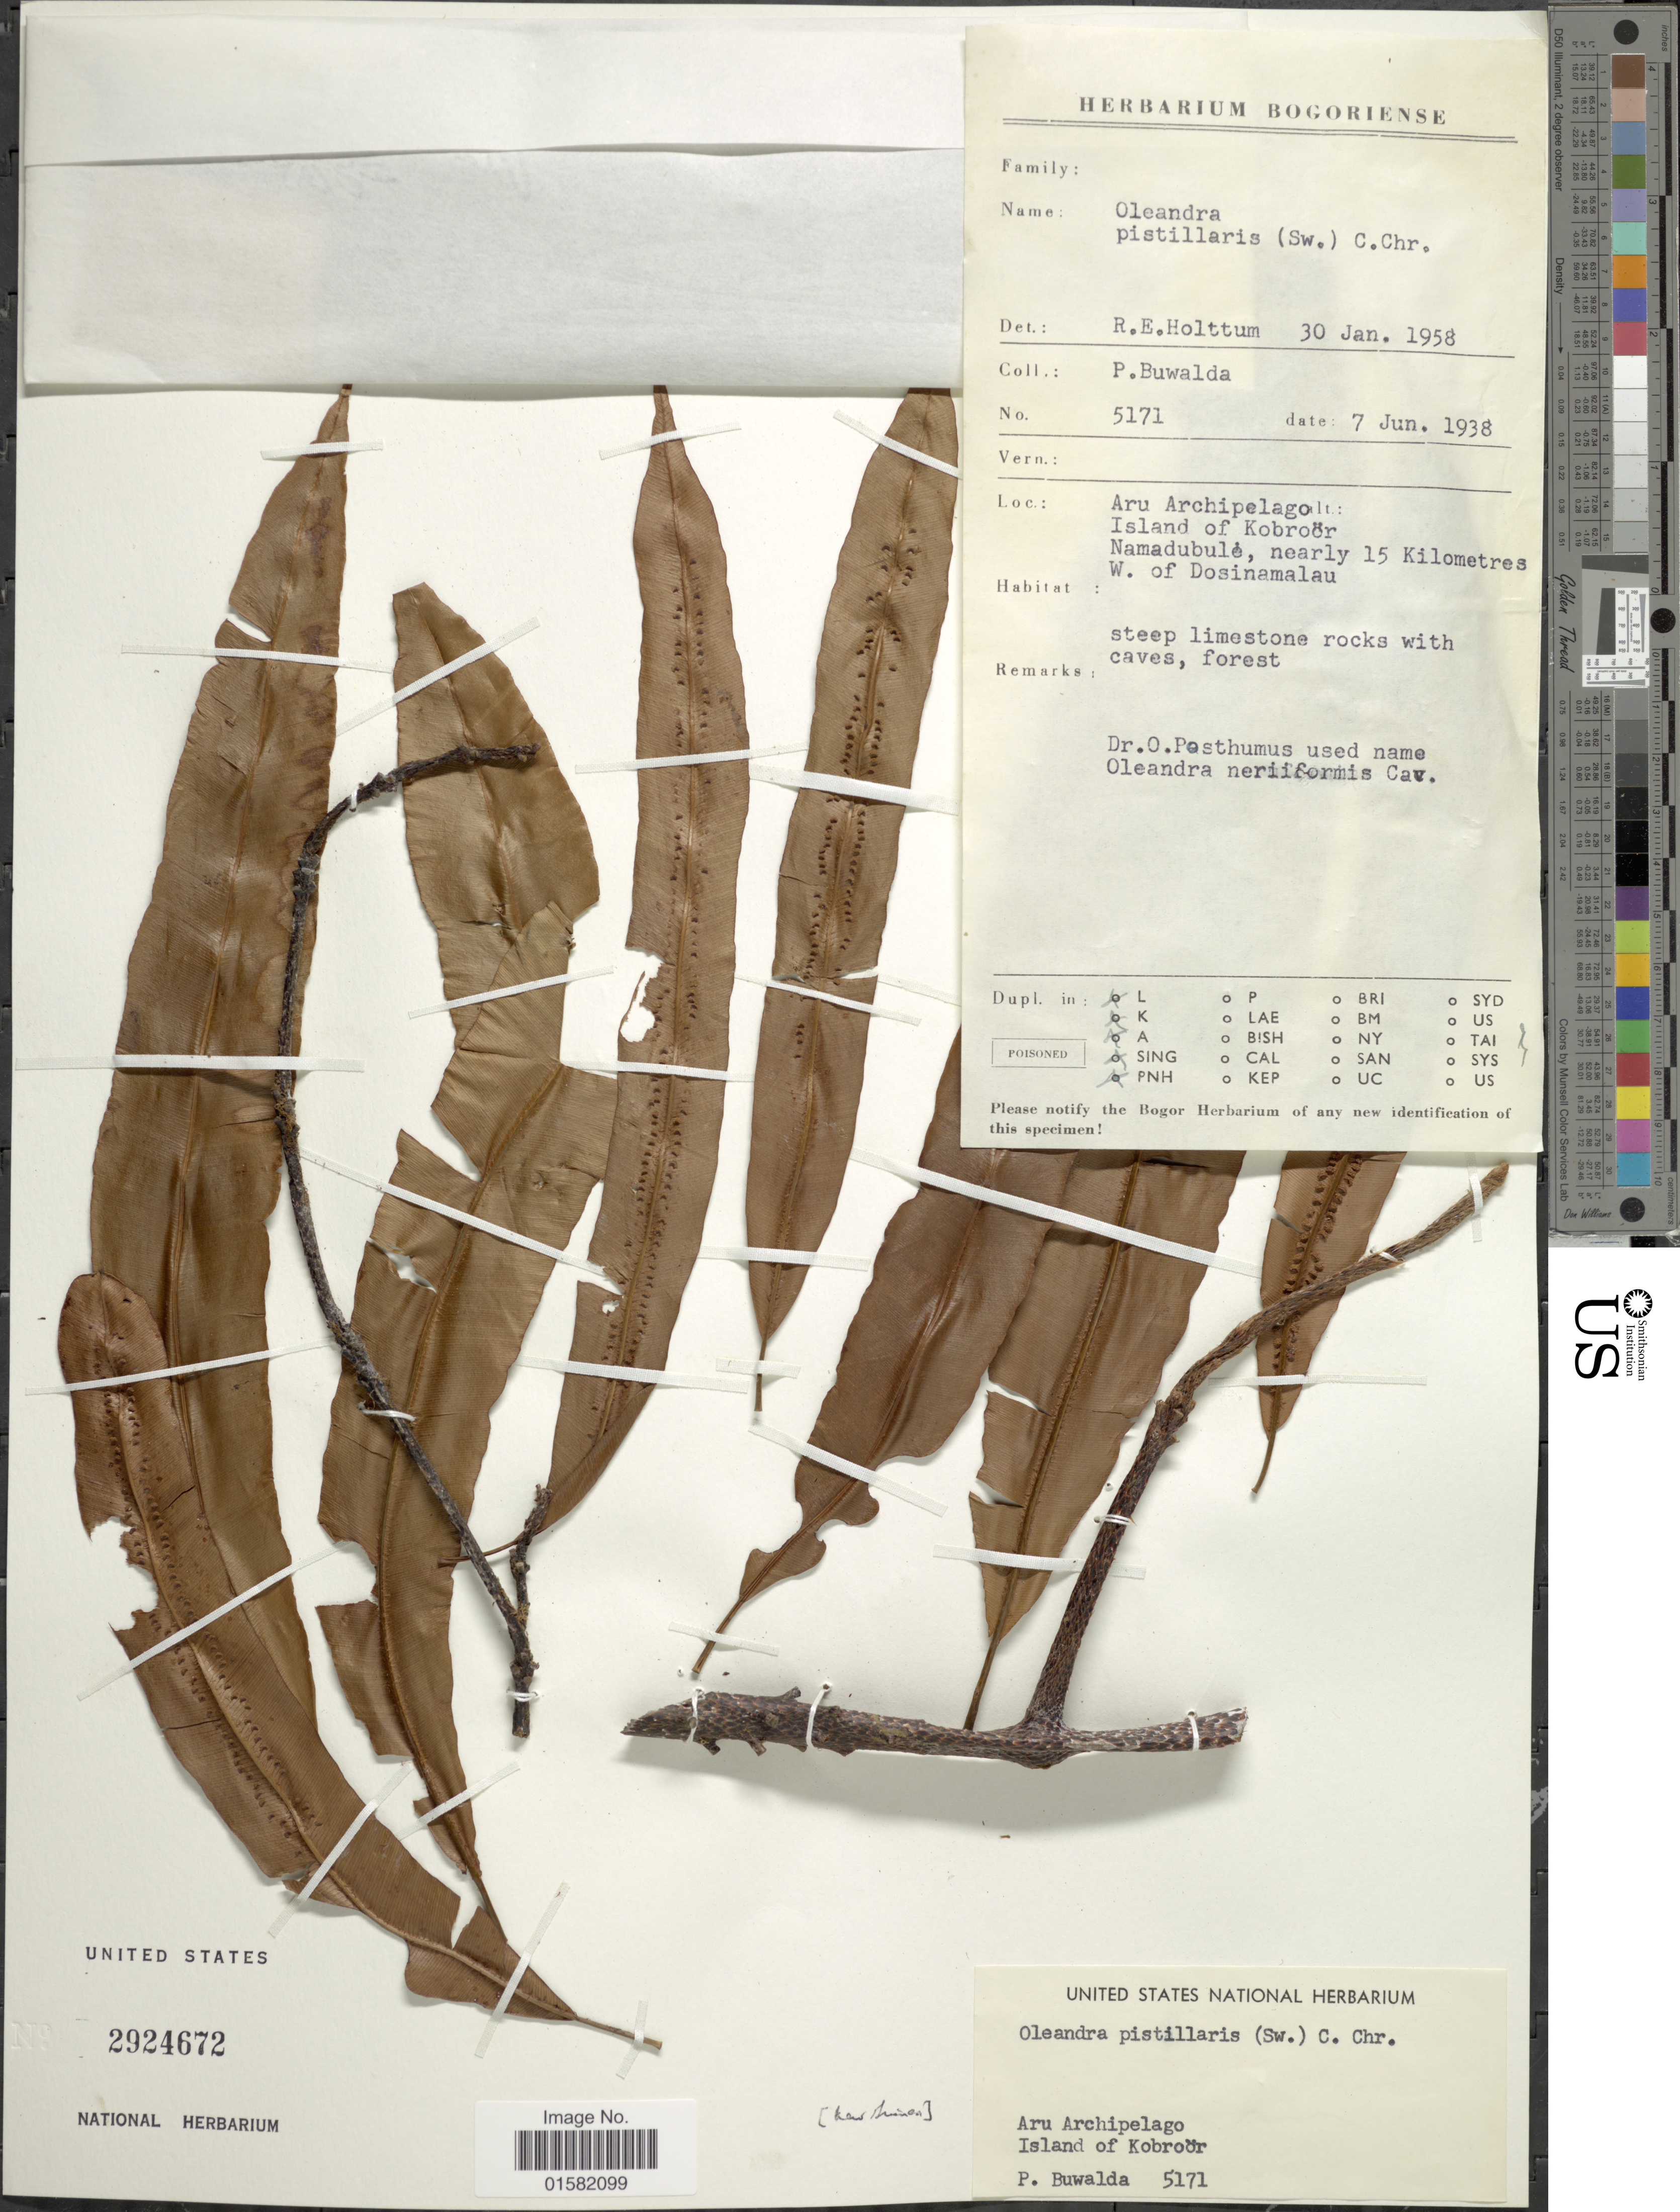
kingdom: Plantae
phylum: Tracheophyta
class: Polypodiopsida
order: Polypodiales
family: Oleandraceae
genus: Oleandra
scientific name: Oleandra pistillaris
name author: (Sw.) C. Chr.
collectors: P. Buwalda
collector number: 5171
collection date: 1958-01-30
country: Indonesia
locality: Aru Archipelago, Island of Bobroör Namadubulé, nearly 15 kilometers W. of Dosinamalau.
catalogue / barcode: US 2924672